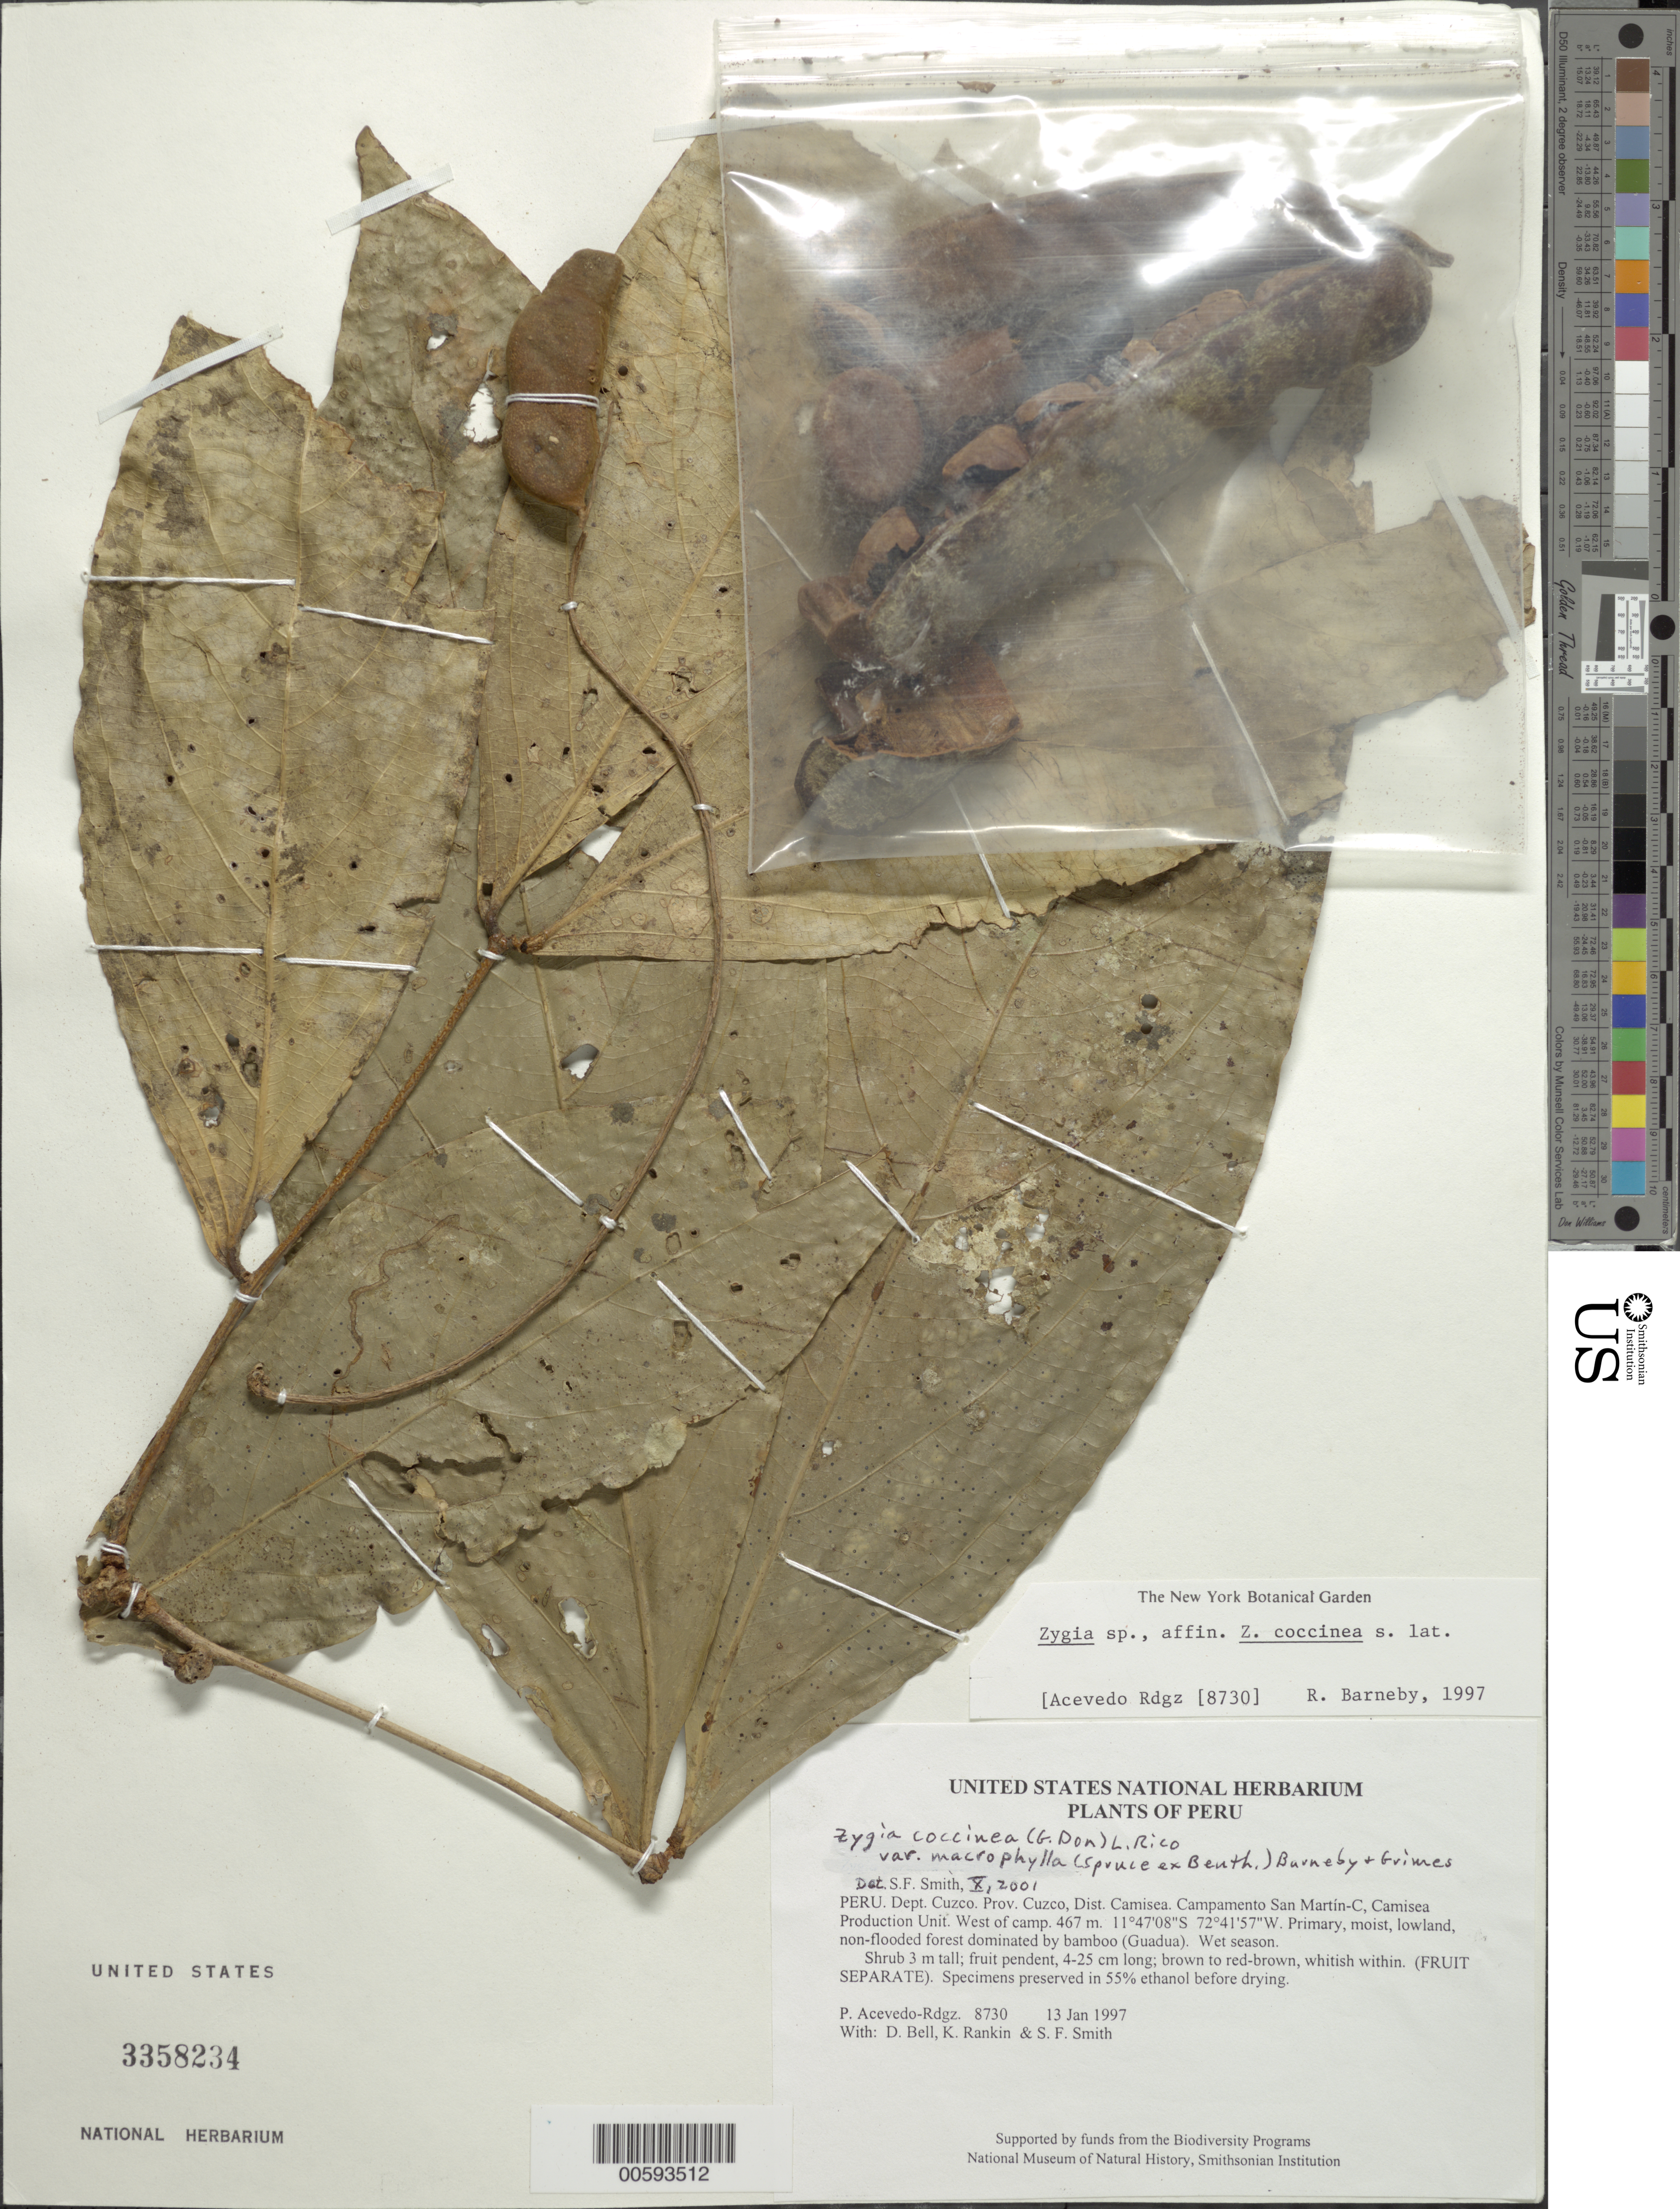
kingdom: Plantae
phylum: Tracheophyta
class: Magnoliopsida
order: Fabales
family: Fabaceae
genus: Zygia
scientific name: Zygia coccinea var. macrophylla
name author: (Benth.) Barneby & J.W. Grimes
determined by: Smith, Stephen F., (US), NMNH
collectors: P. Acevedo-Rodr., D. A. Bell, K. B. Rankin & S.F. Smith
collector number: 8730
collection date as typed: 13 Jan 1997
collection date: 1997-01-13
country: Peru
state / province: Cusco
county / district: Cusco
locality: Districto Camisea, Campamento San Martín-C, Camisea Production Unit. West of camp.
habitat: Primary, moist, lowland, non-flooded forest dominated by bamboo (Guadua). Wet season.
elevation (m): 467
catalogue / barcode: US 3358234